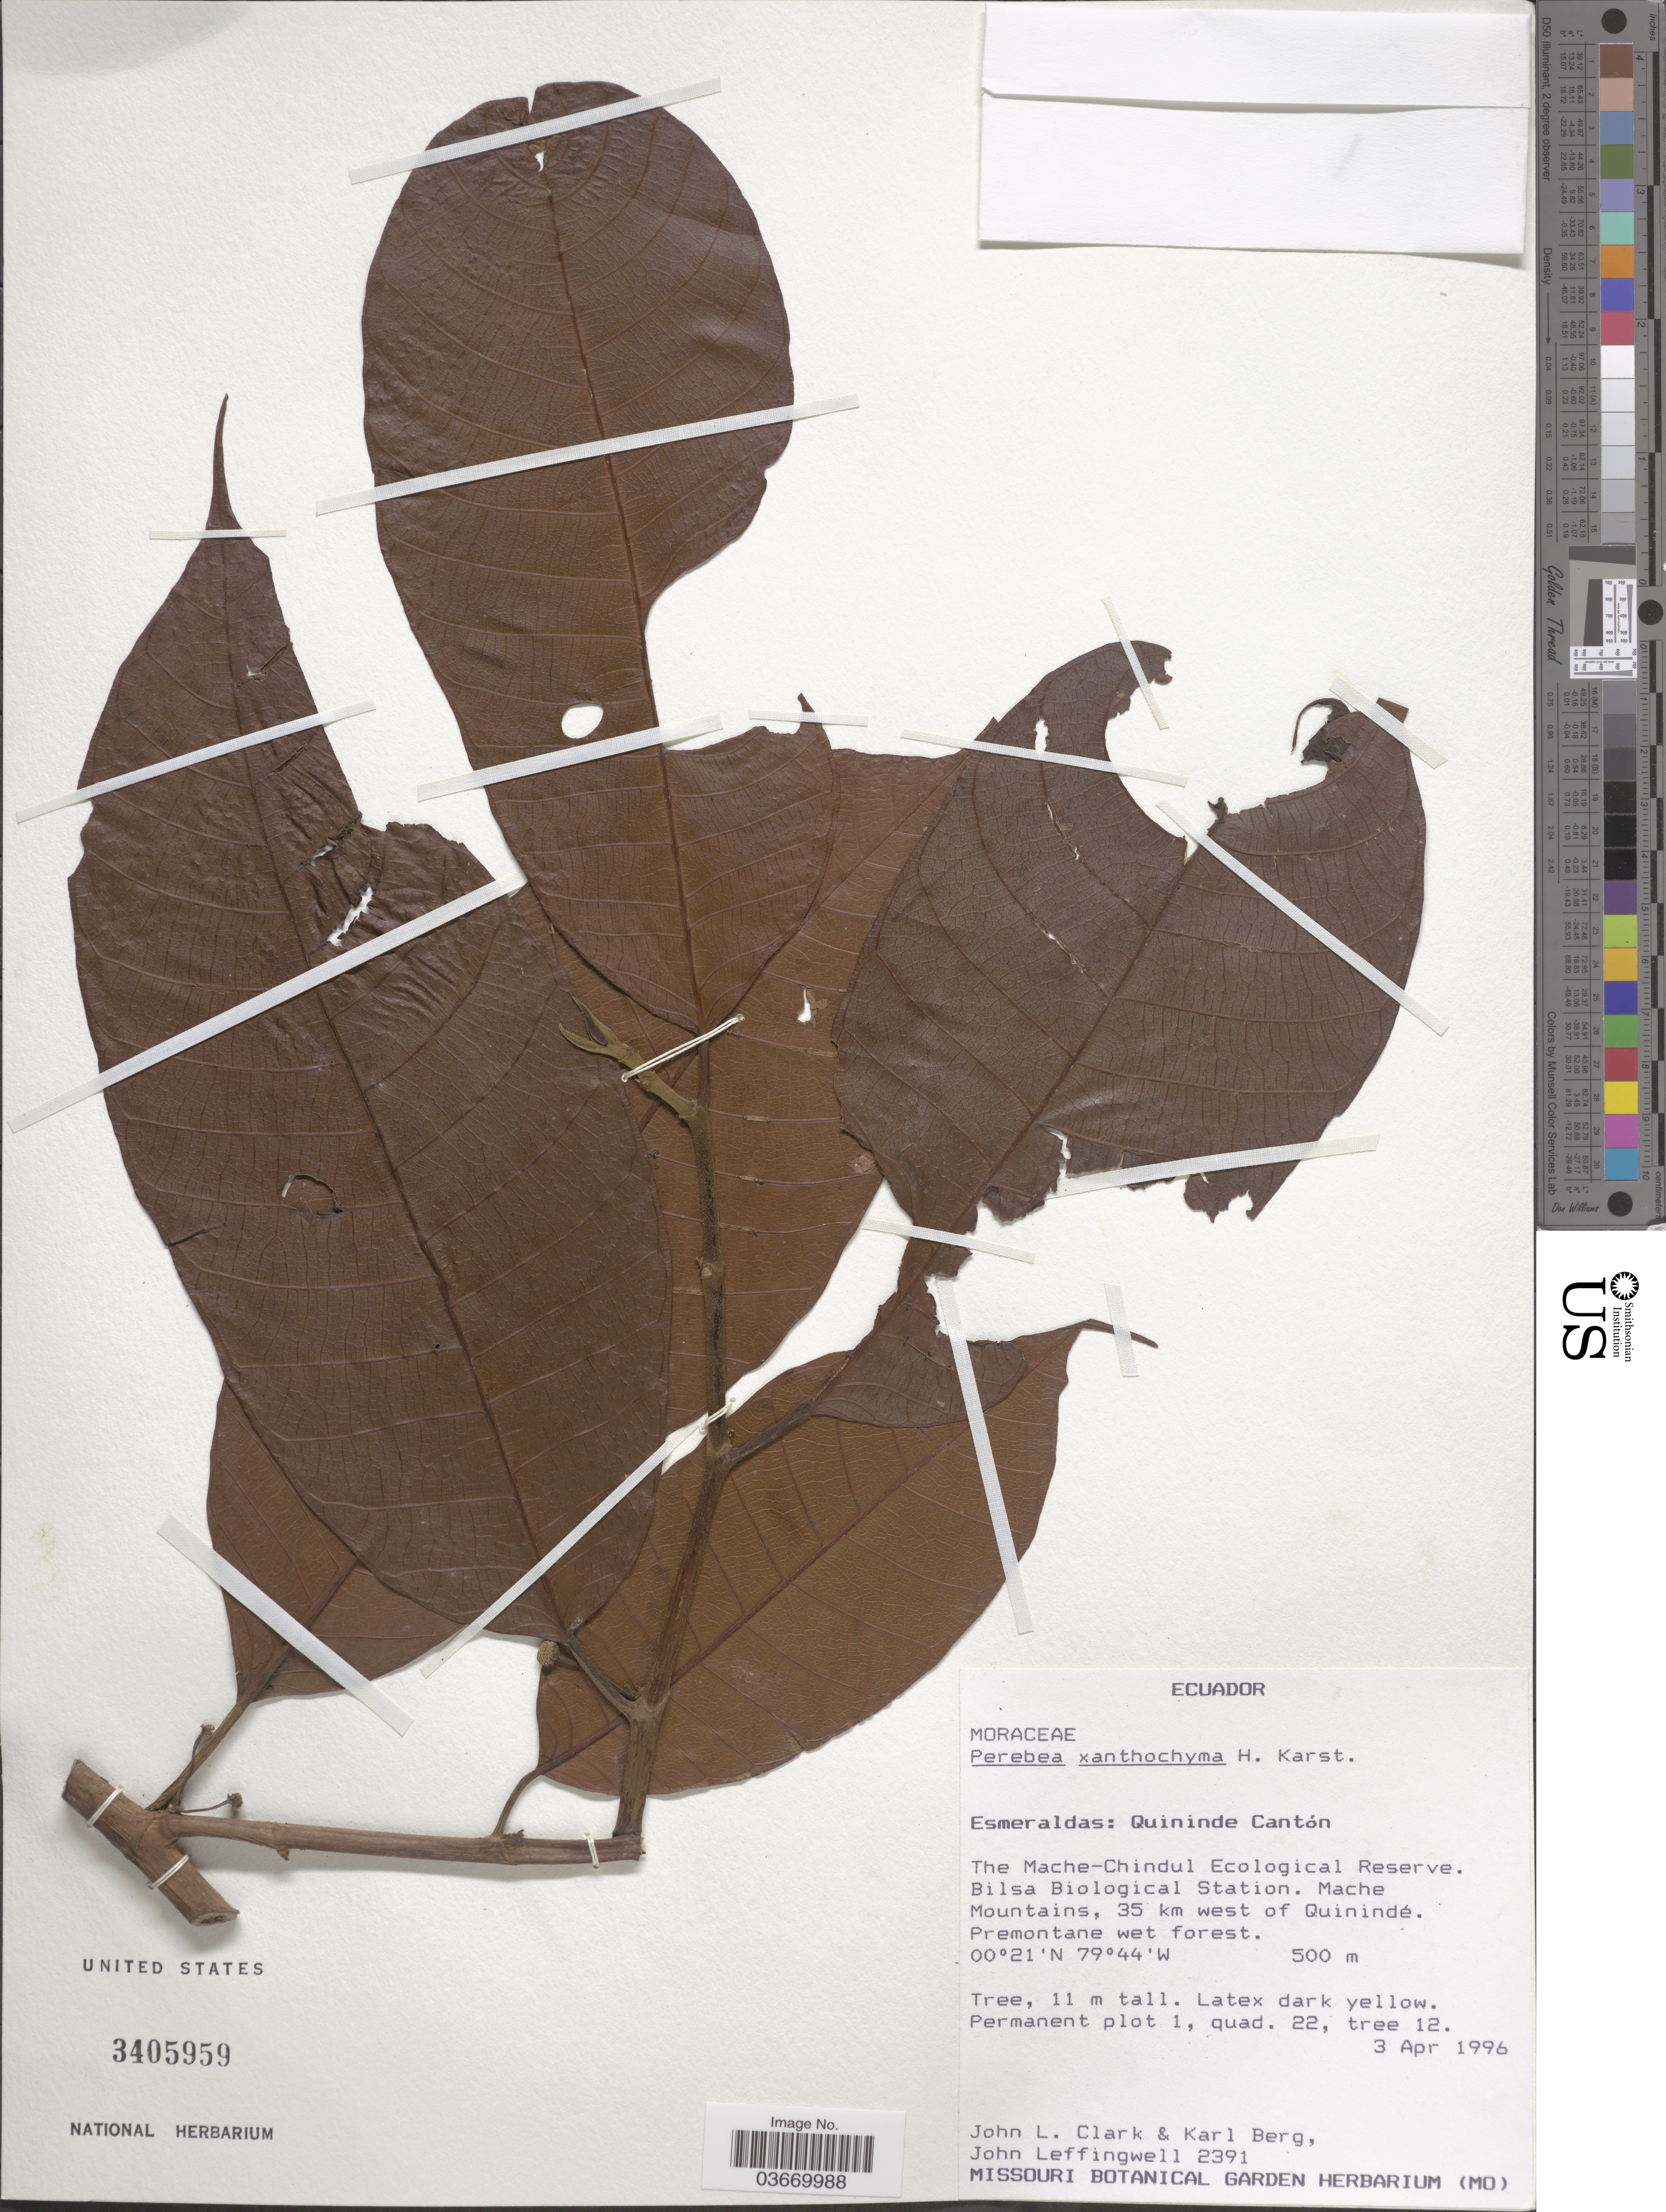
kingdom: Plantae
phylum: Tracheophyta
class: Magnoliopsida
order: Rosales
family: Moraceae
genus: Perebea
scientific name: Perebea xanthochyma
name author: H. Karst.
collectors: J. L. Clark, K. Berg & J. Leffingwell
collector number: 2391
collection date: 1996-04-03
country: Ecuador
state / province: Esmeraldas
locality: Quininde Cantón. The Mache-Chindul Ecological Reserve. Bilsa Biological Station. Mache Mountains, 35 km west of Quinindé.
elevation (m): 500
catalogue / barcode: US 3405959